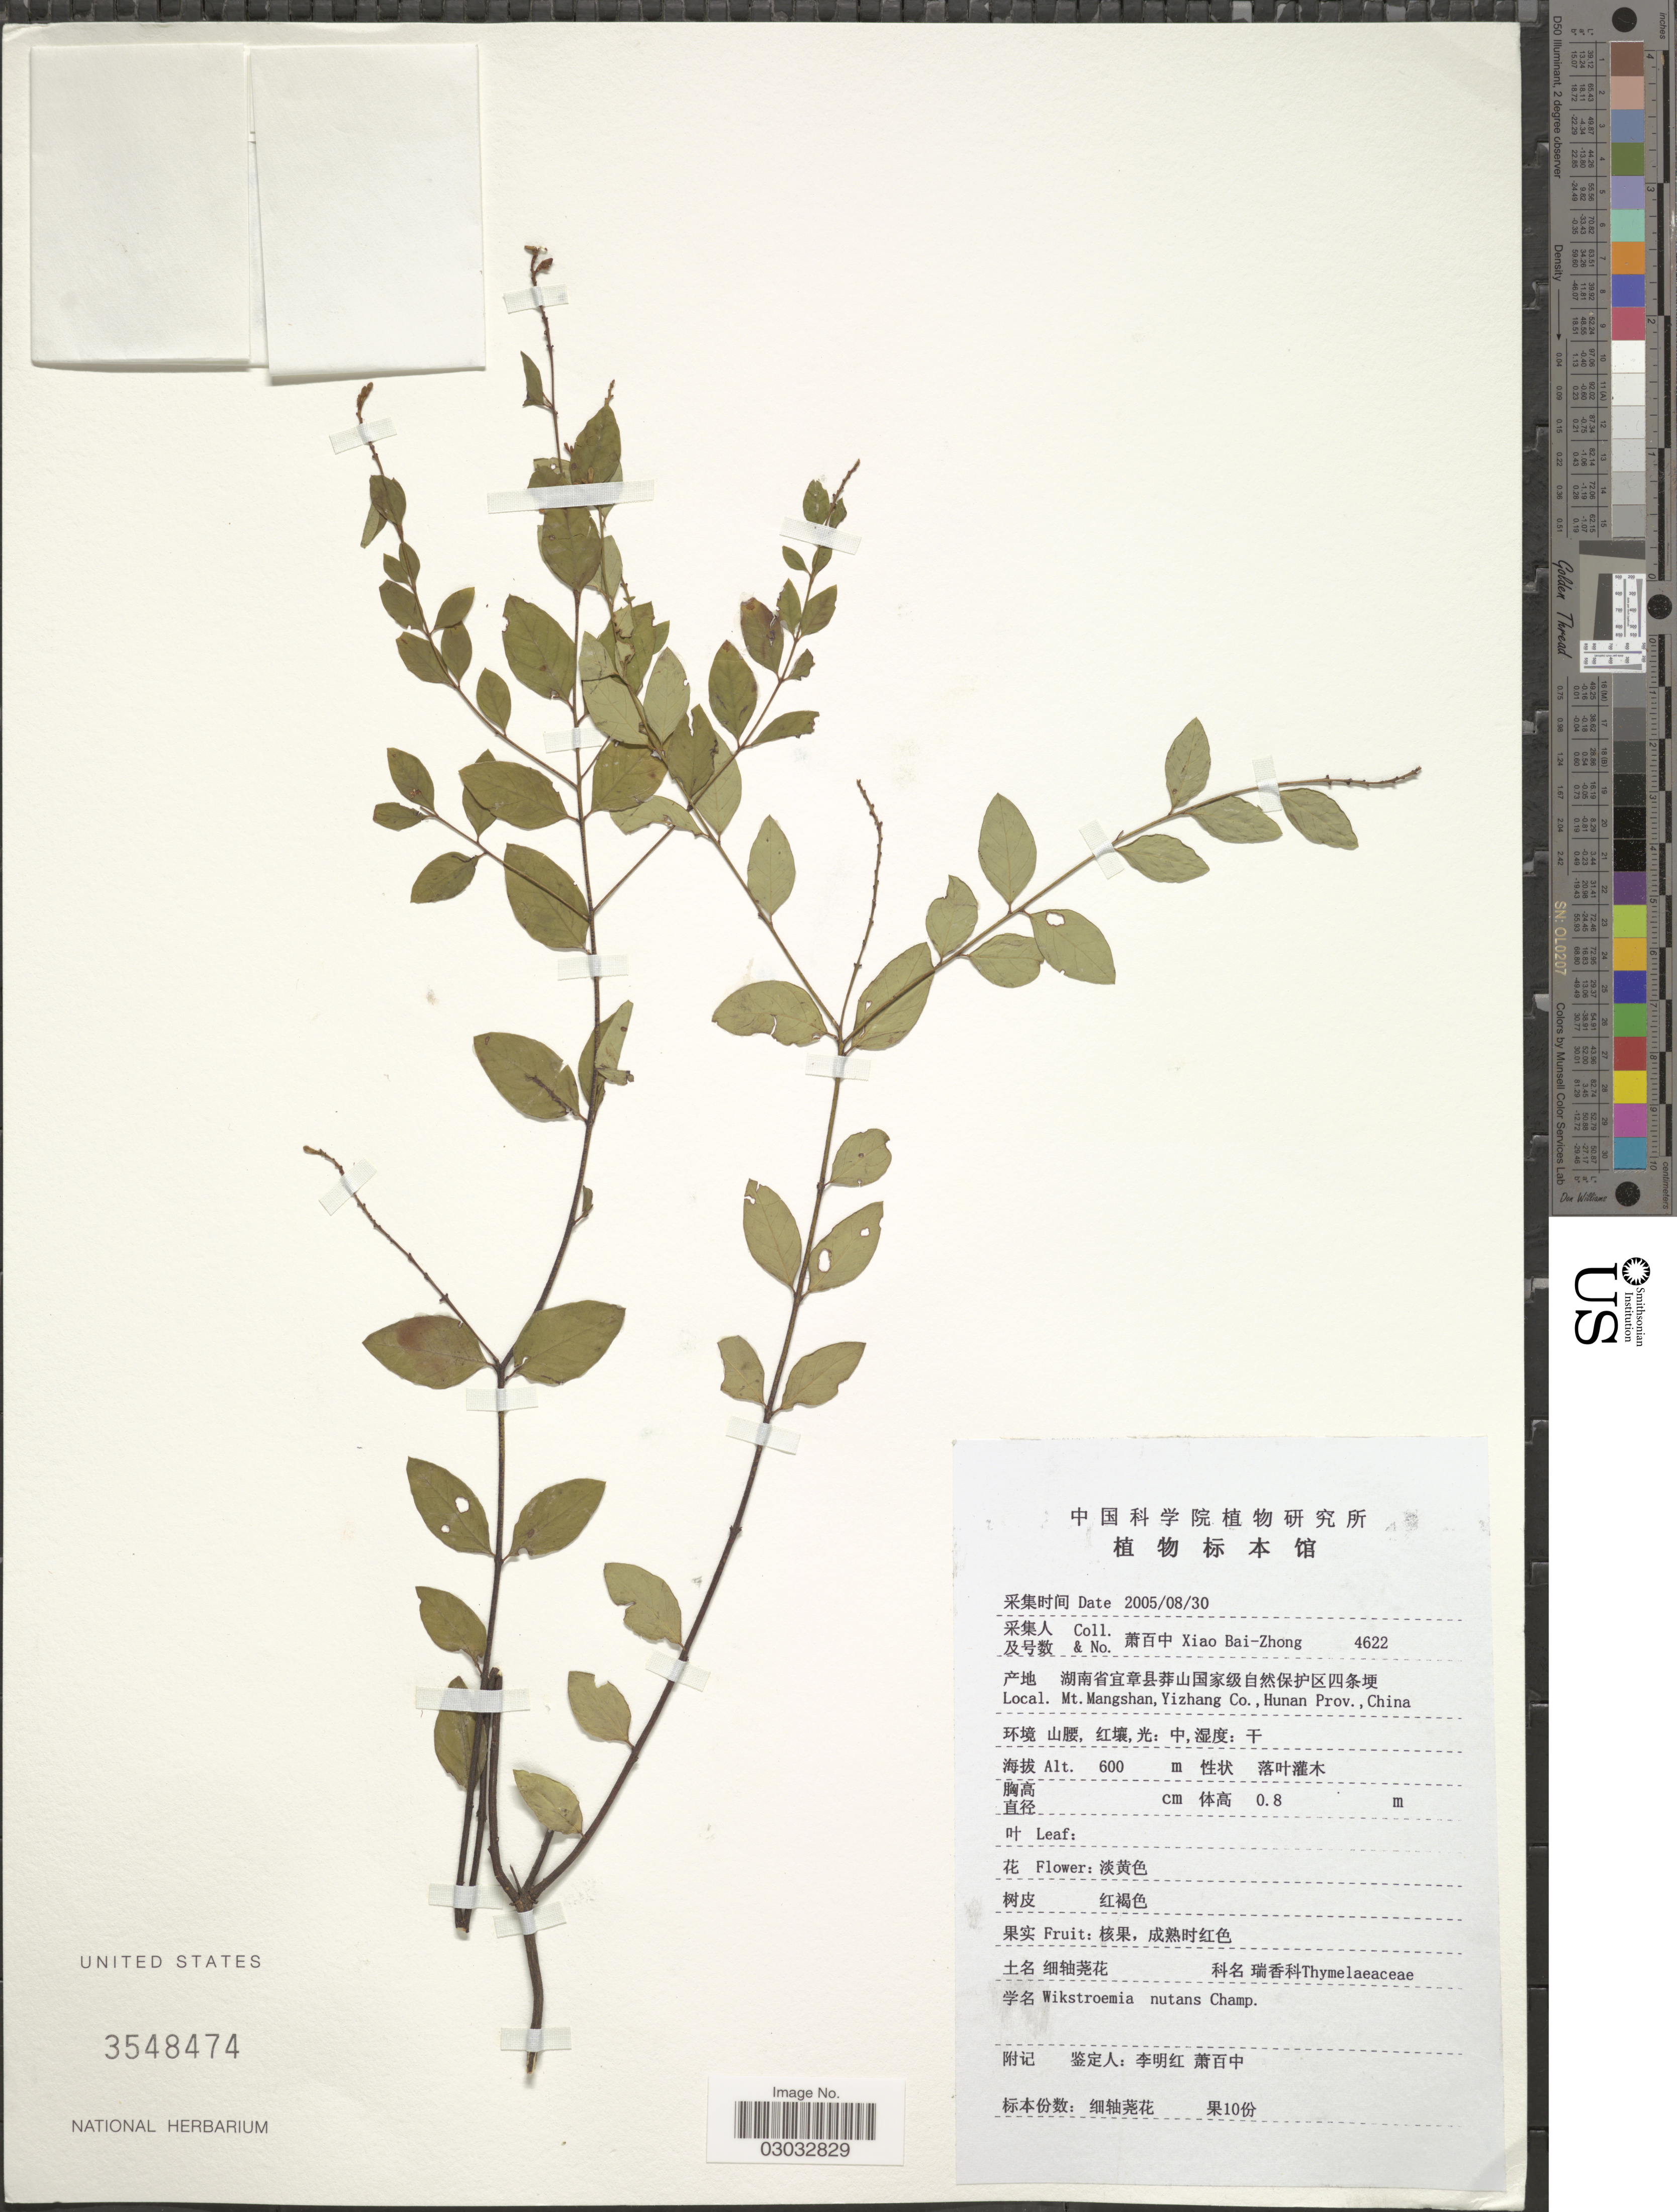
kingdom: Plantae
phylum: Tracheophyta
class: Magnoliopsida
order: Malvales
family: Thymelaeaceae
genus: Wikstroemia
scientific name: Wikstroemia nutans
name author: Champ. ex Benth.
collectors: B. Z. Xiao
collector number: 4622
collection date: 2005-08-30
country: China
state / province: Hunan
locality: Mt. Mangshan, Yizhang Co., Hunan Prov., China.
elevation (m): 600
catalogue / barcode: US 3548474